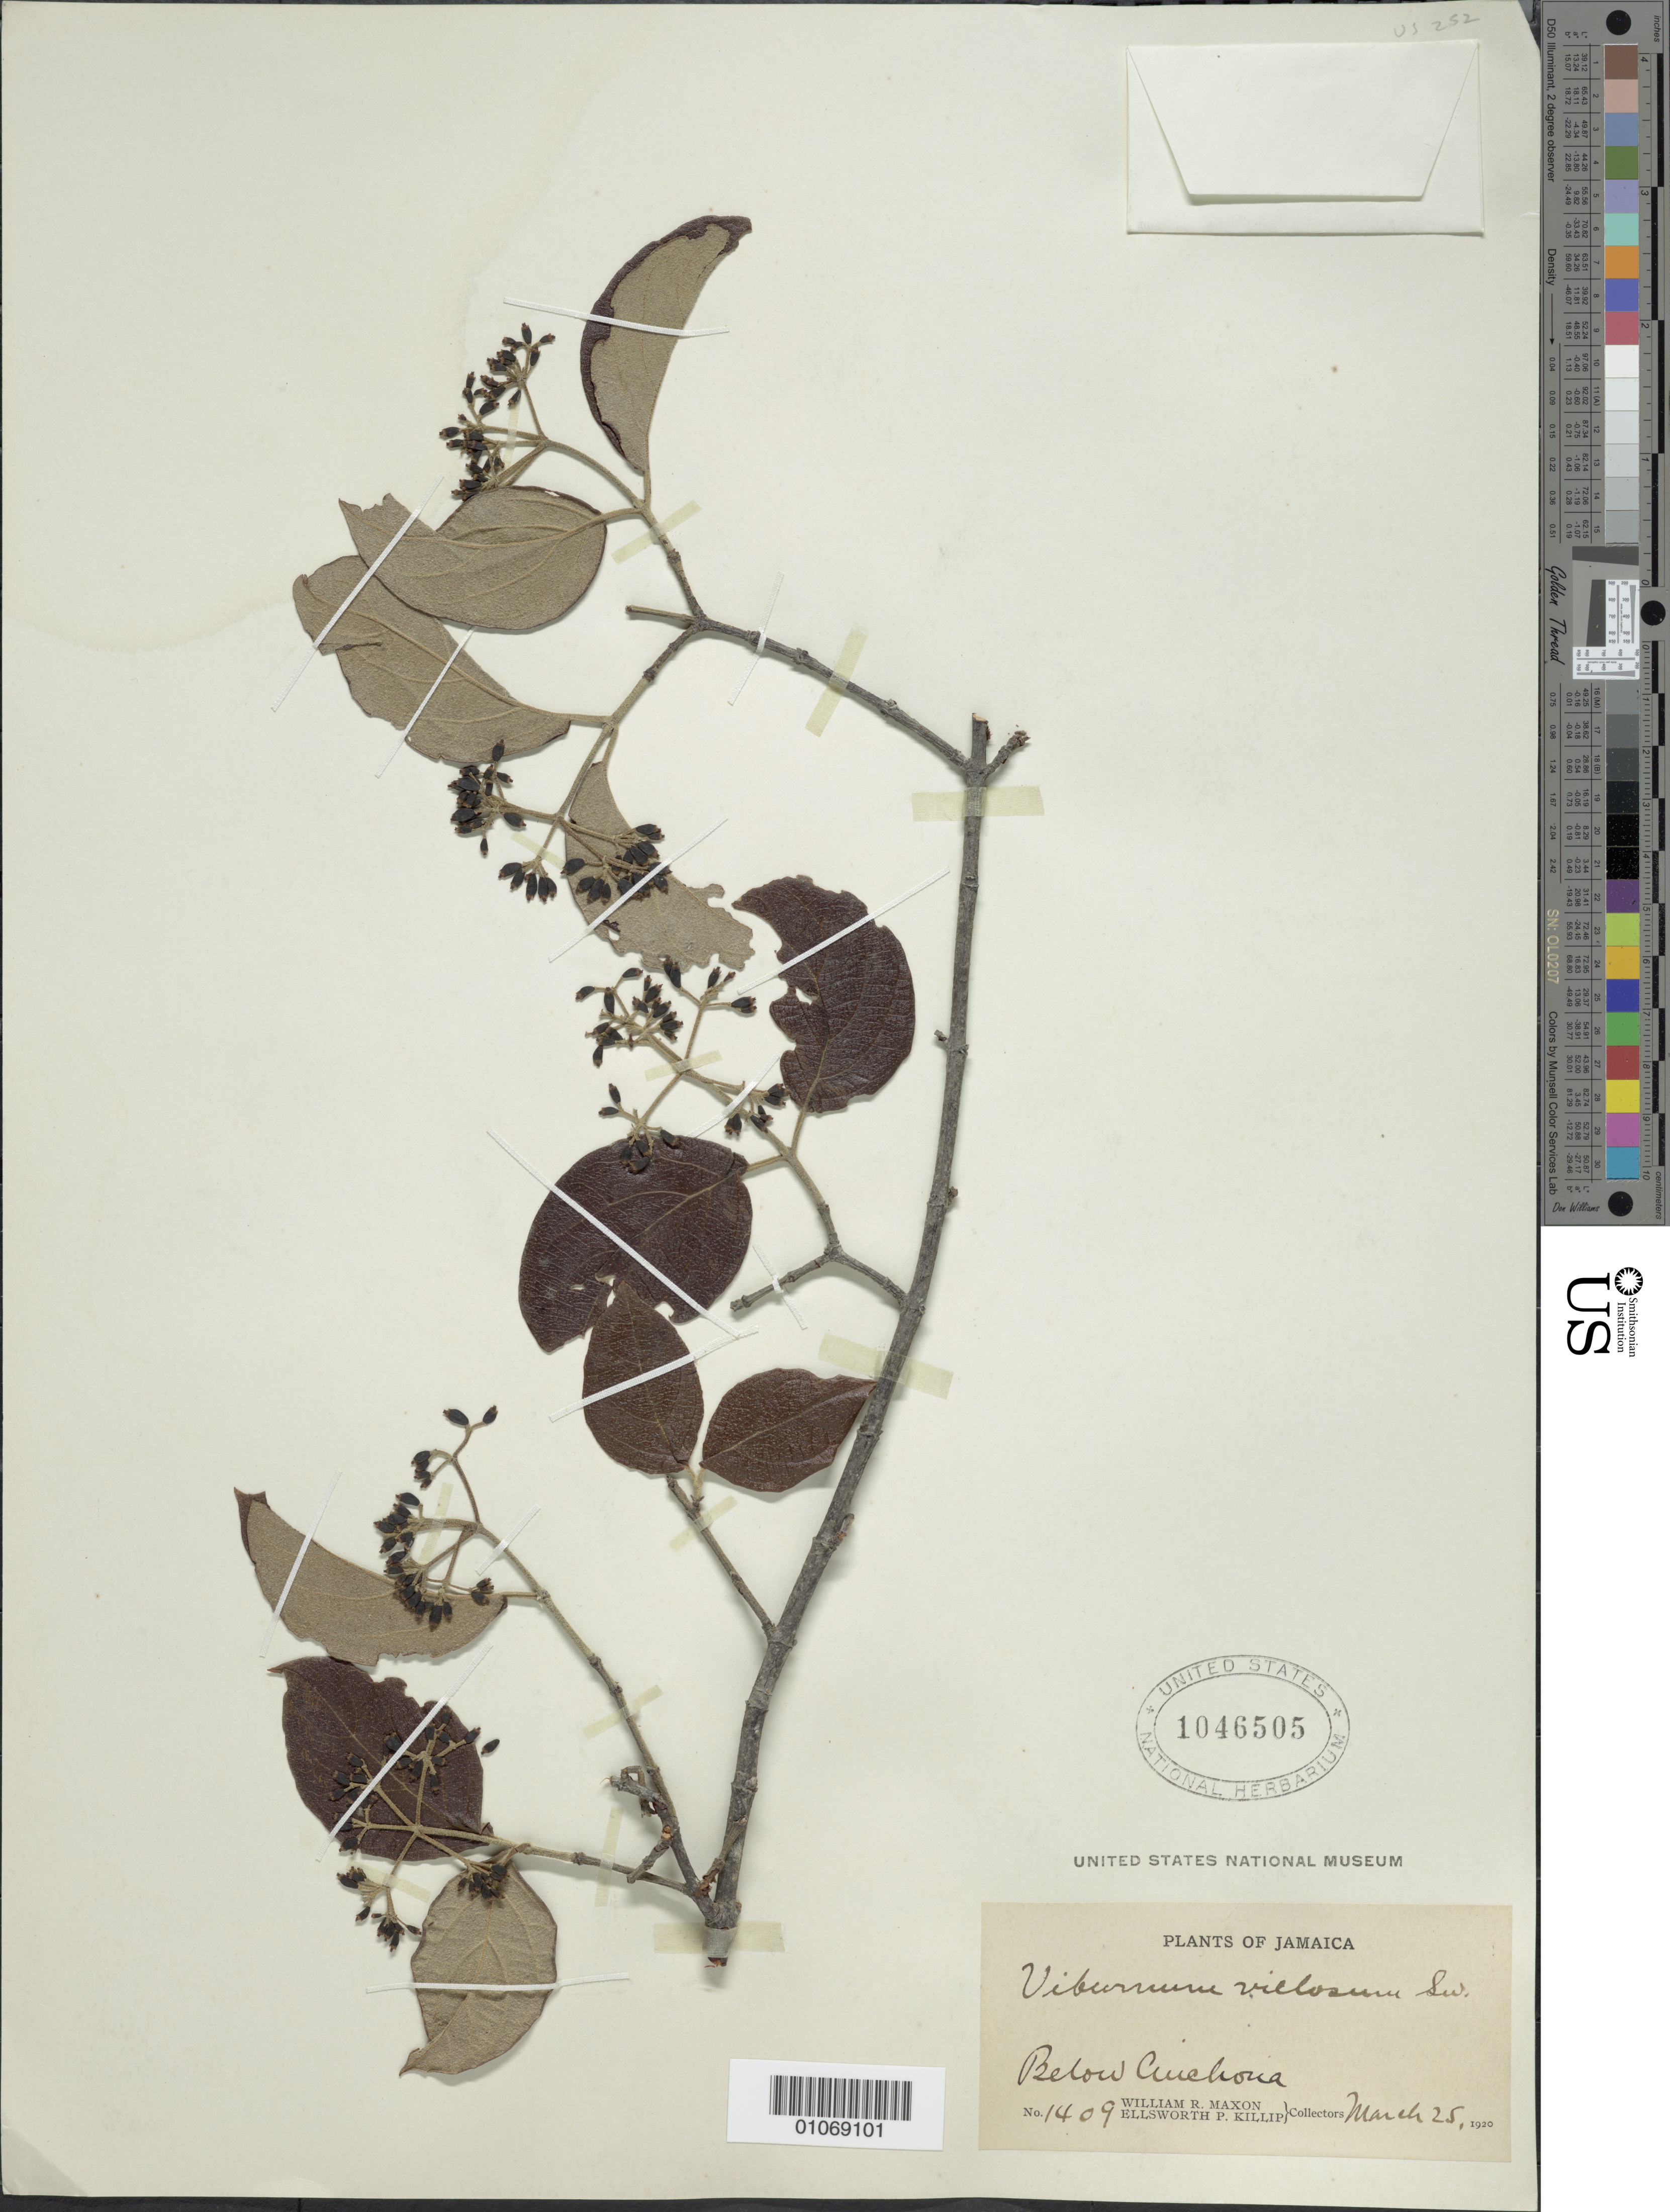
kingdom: Plantae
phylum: Tracheophyta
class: Magnoliopsida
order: Dipsacales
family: Viburnaceae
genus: Viburnum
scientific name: Viburnum villosum var. glabrescens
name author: Griseb.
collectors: W. R. Maxon & E. P. Killip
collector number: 1409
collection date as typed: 25 Mar 1920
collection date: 1920-03-25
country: Jamaica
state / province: Saint Andrew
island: Jamaica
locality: Below Cinchona.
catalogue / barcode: US 1046505